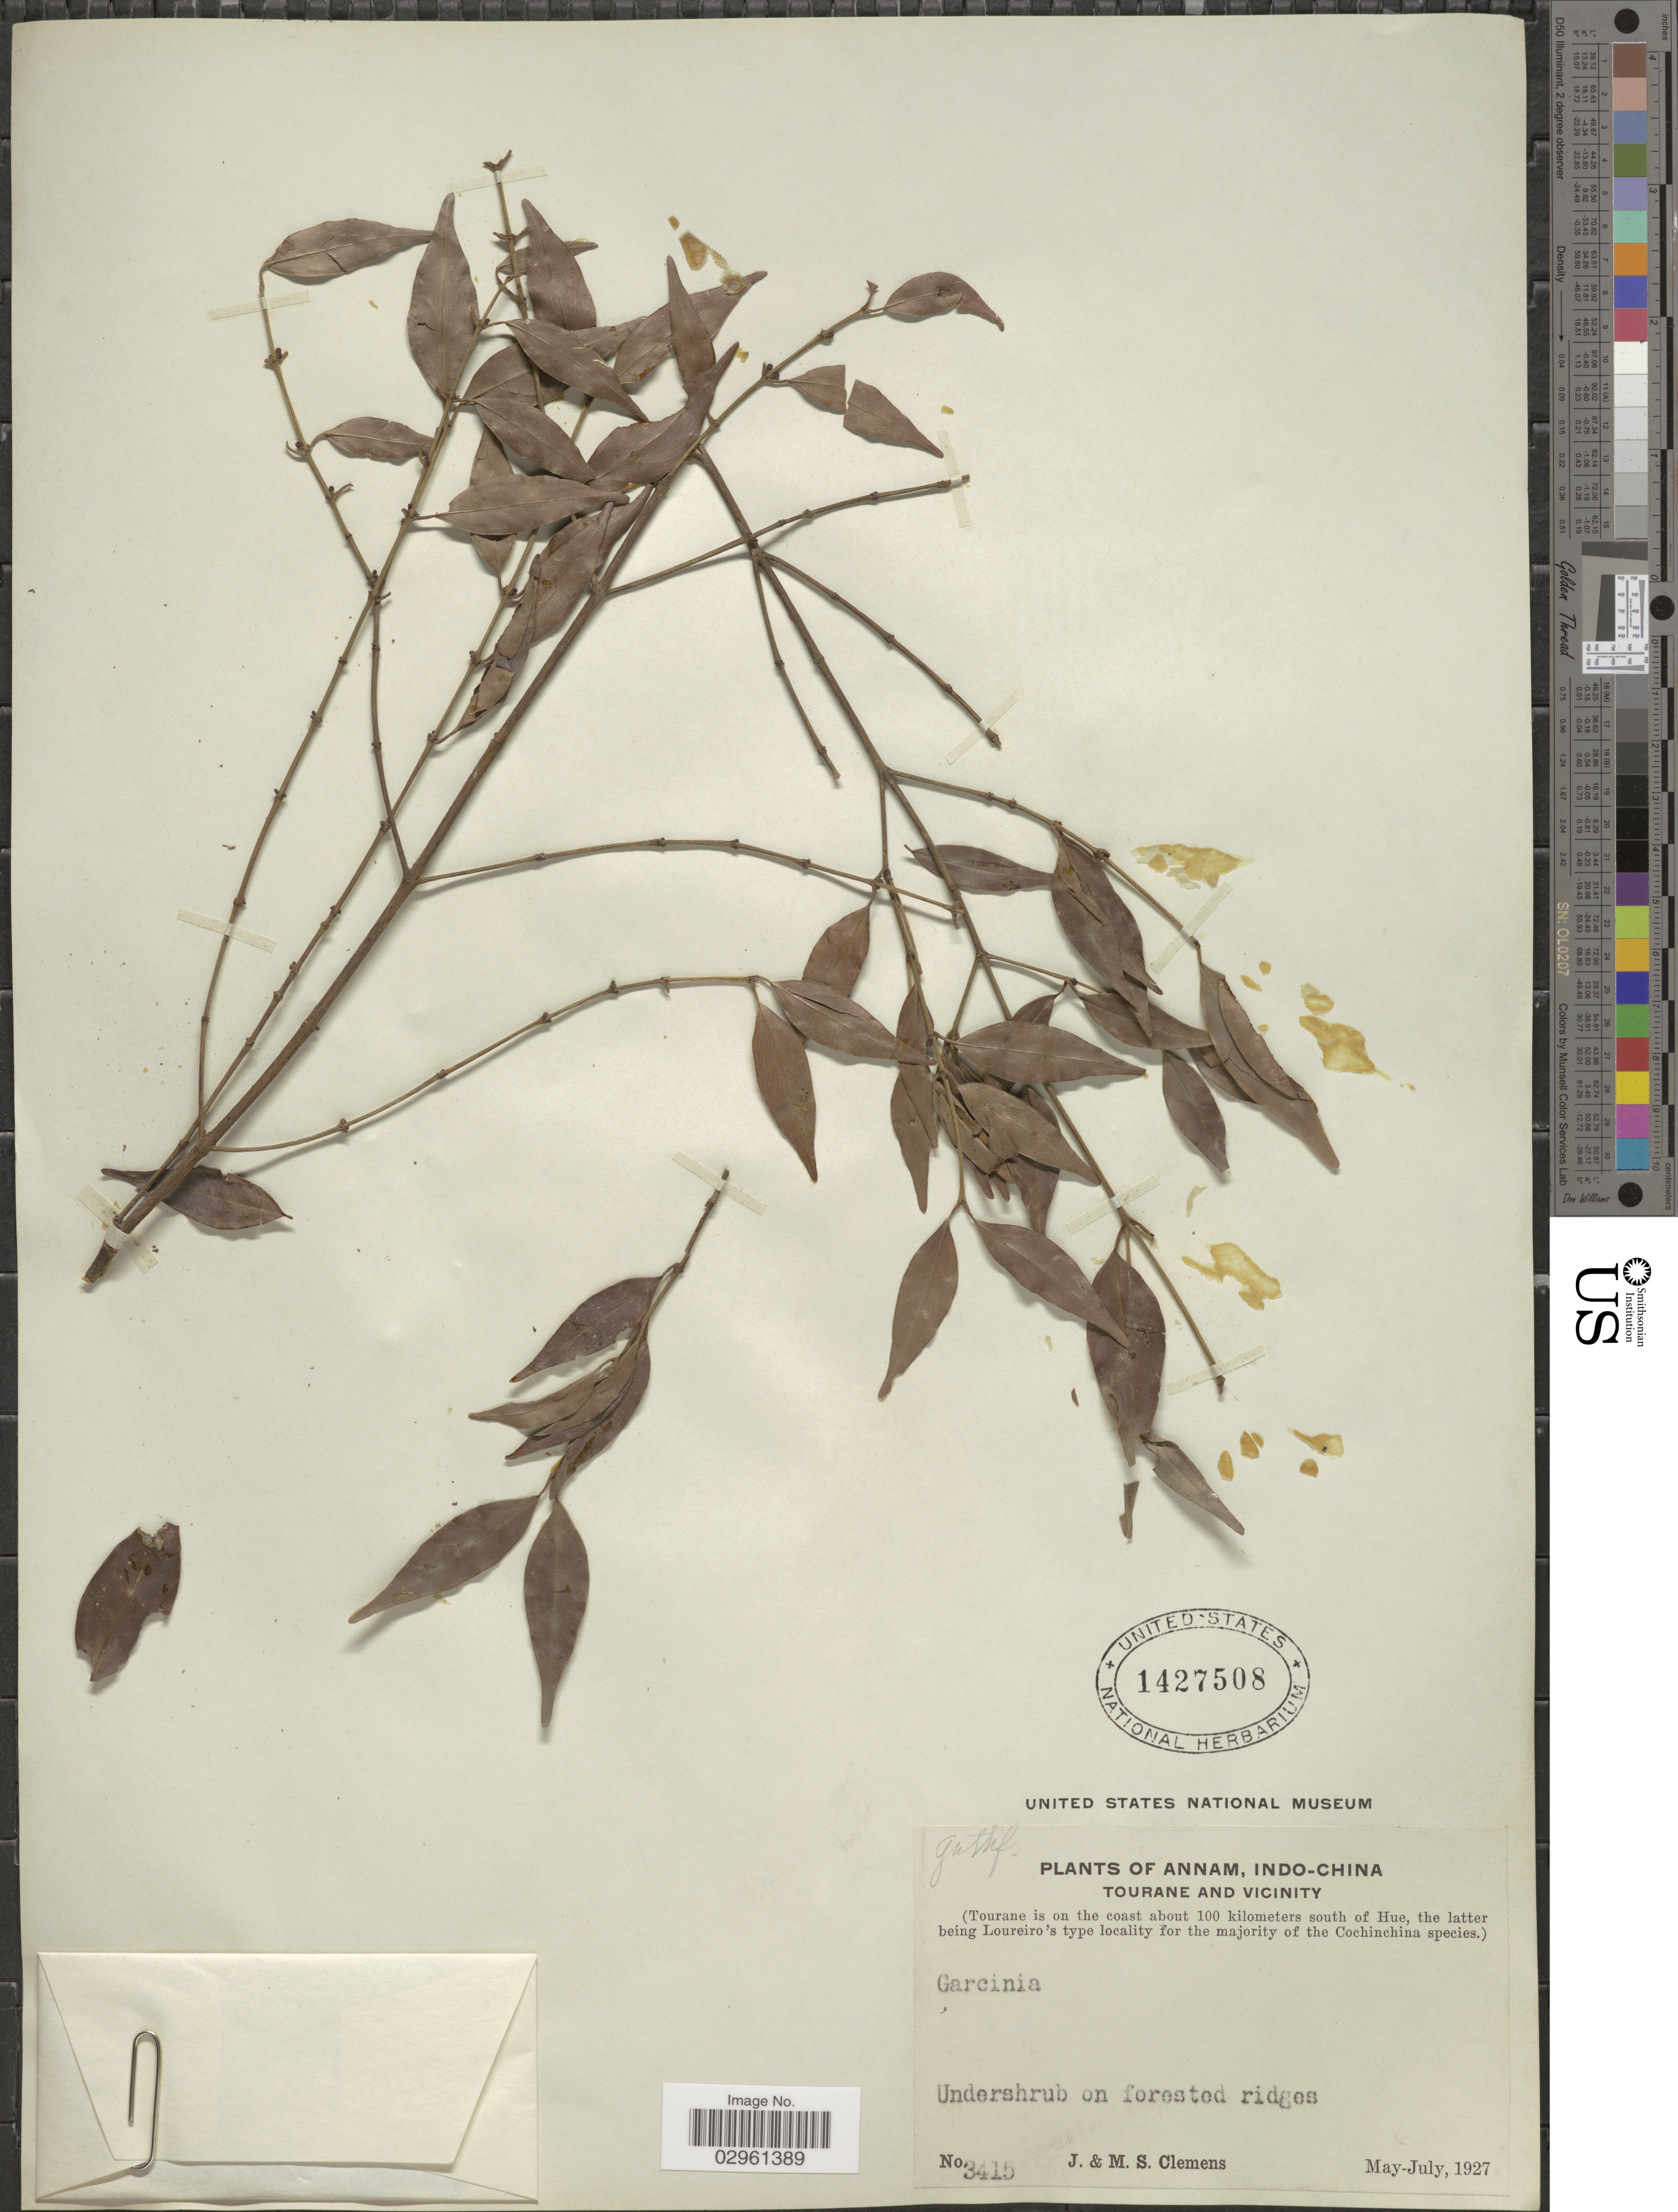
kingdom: Plantae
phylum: Tracheophyta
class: Magnoliopsida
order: Malpighiales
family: Clusiaceae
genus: Garcinia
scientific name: Garcinia sp.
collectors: J. Clemens & M. S. Clemens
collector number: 3415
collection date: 1927-05/1927-07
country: Vietnam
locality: Annam, Indo-China, Tourane and vicinity. (Tourane is on the coast about 100 kilometers south of Hue).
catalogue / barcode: US 1427508